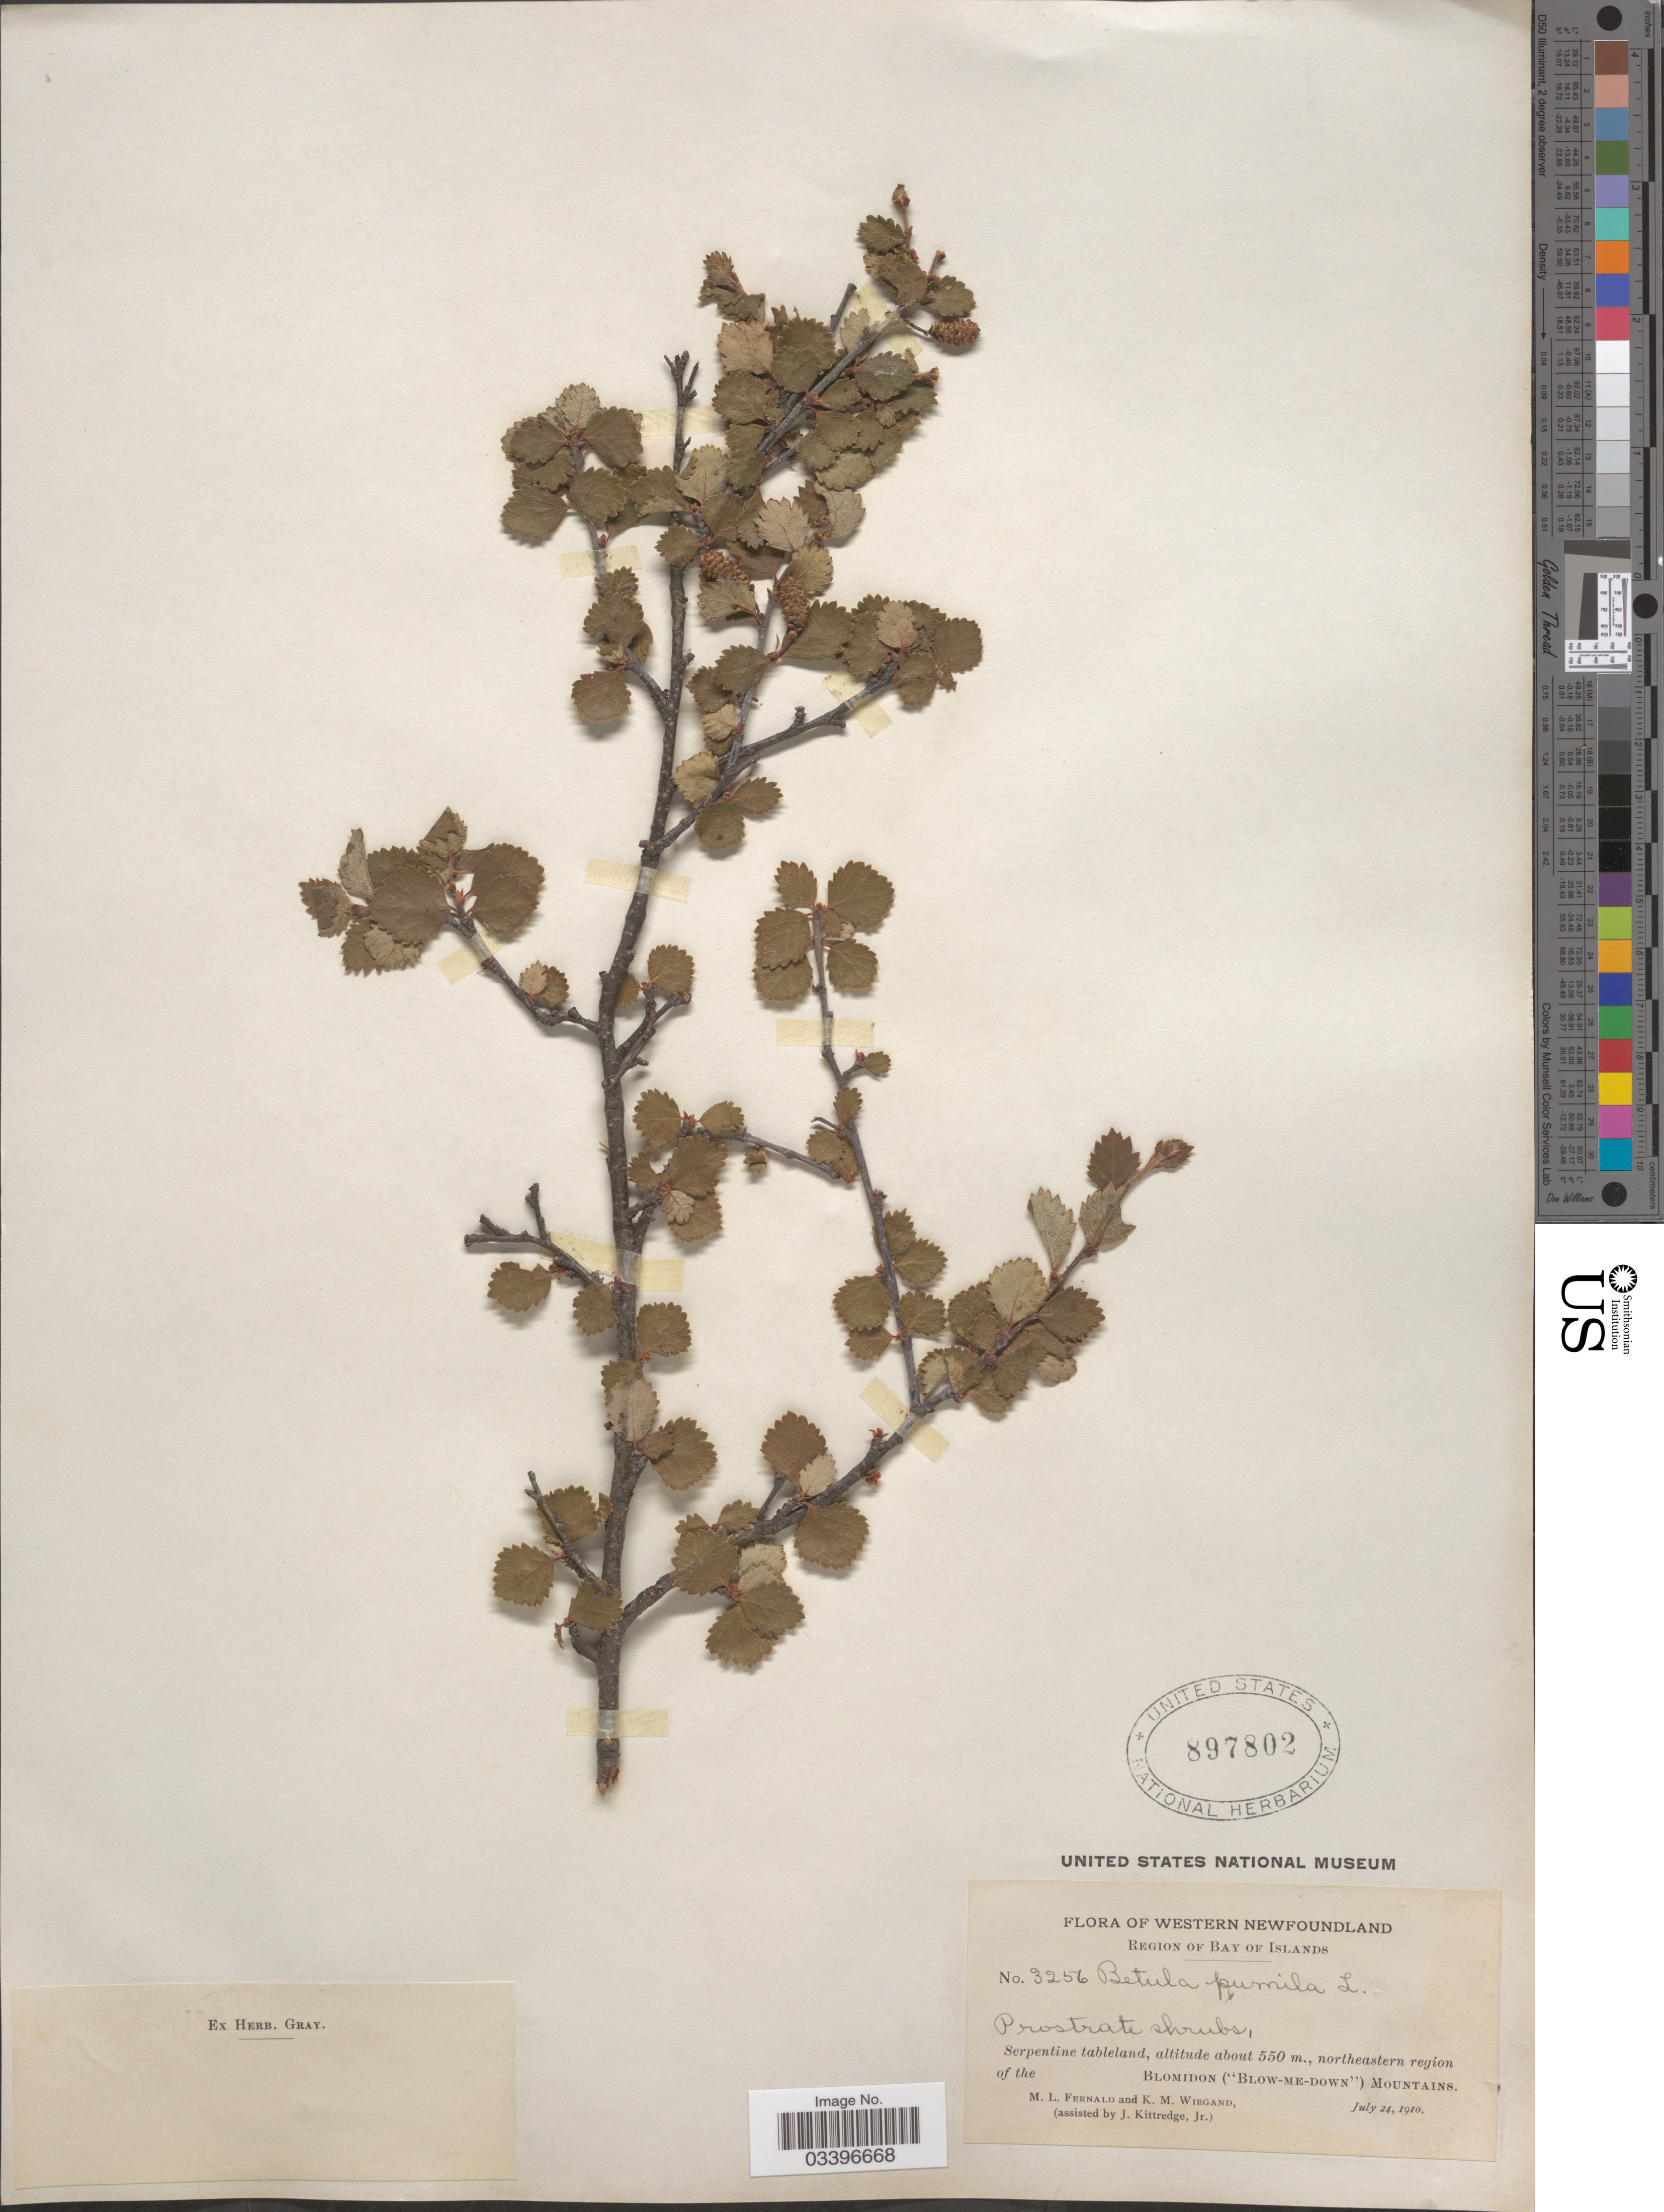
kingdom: Plantae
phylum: Tracheophyta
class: Magnoliopsida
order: Fagales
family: Betulaceae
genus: Betula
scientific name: Betula pumila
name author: L.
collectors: M. L. Fernald, K. M. Wiegand & J. Kittredge Jr.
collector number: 3256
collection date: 1910-07-24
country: Canada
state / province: Newfoundland and Labrador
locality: Western Newfoundland. Region of Bay of Islands. Serpentine tableland., northeastern region of the Blomidon ('Blow-Me-Down') Mountains.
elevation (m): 550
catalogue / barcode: US 897802